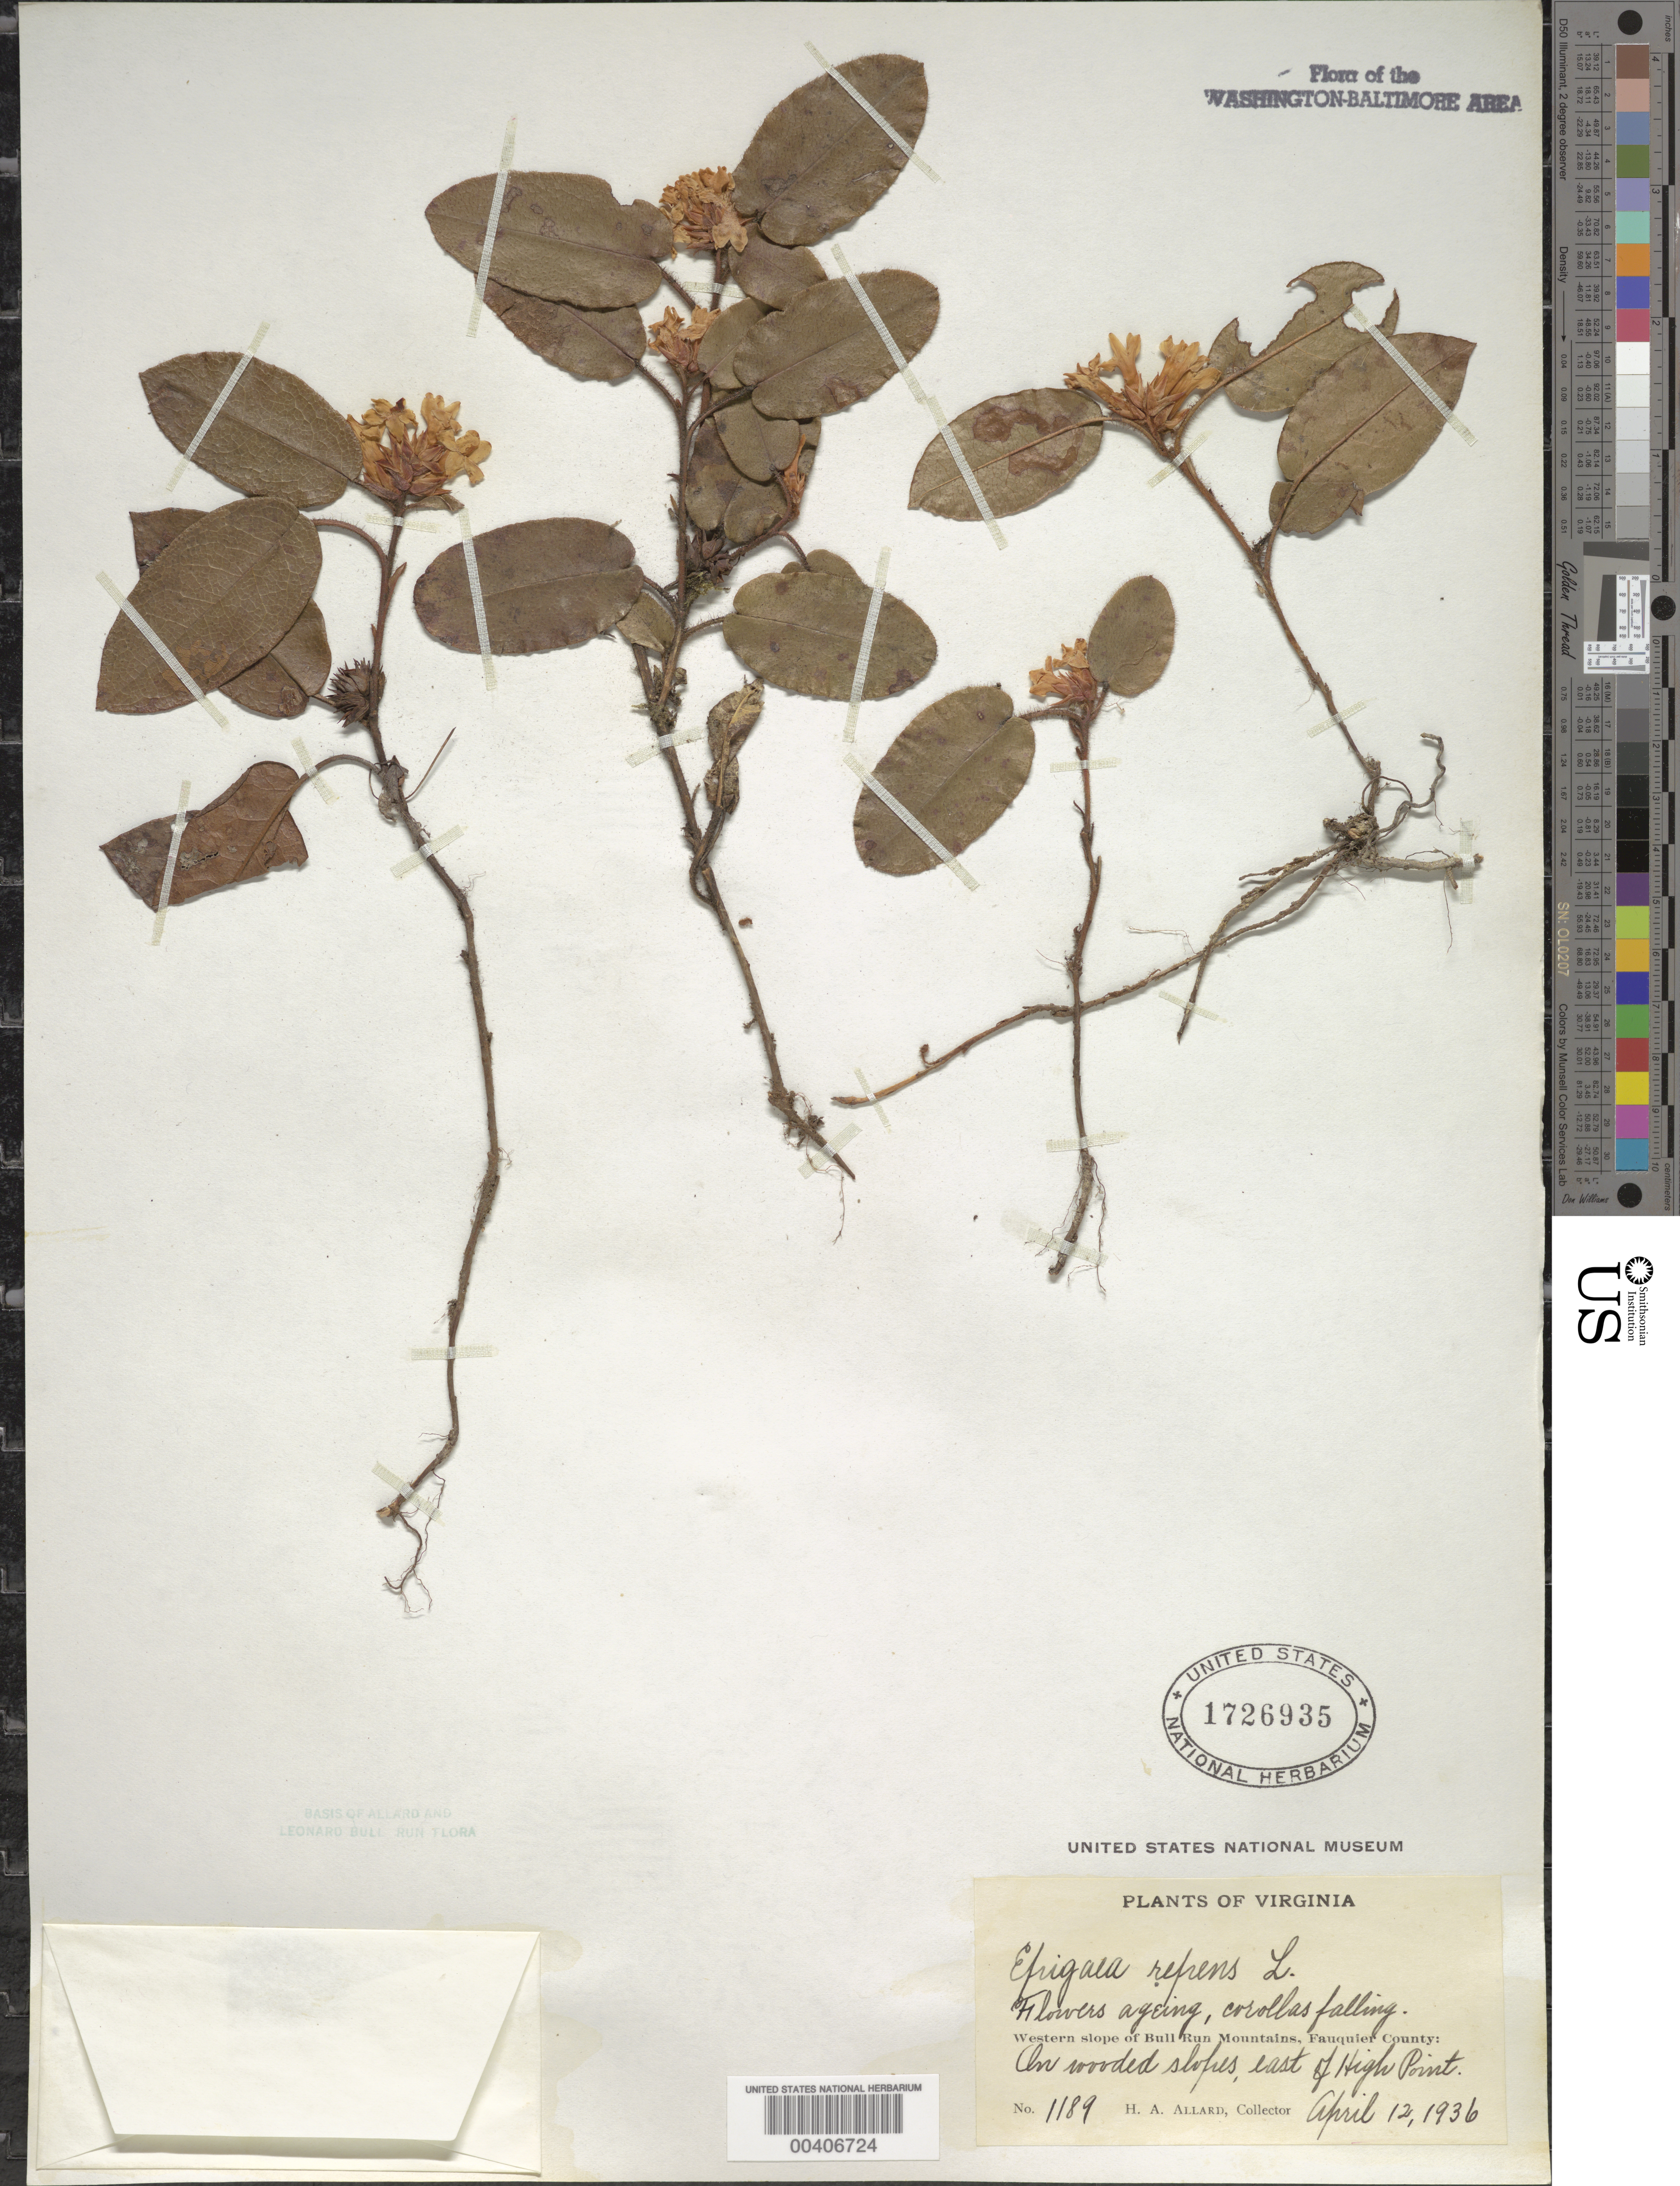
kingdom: Plantae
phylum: Tracheophyta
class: Magnoliopsida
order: Ericales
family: Ericaceae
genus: Epigaea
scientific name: Epigaea repens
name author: L.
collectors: H. A. Allard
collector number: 1189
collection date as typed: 12 Apr 1936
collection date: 1936-04-12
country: United States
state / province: Virginia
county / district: Fauquier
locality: East of High Point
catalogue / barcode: US 1726935